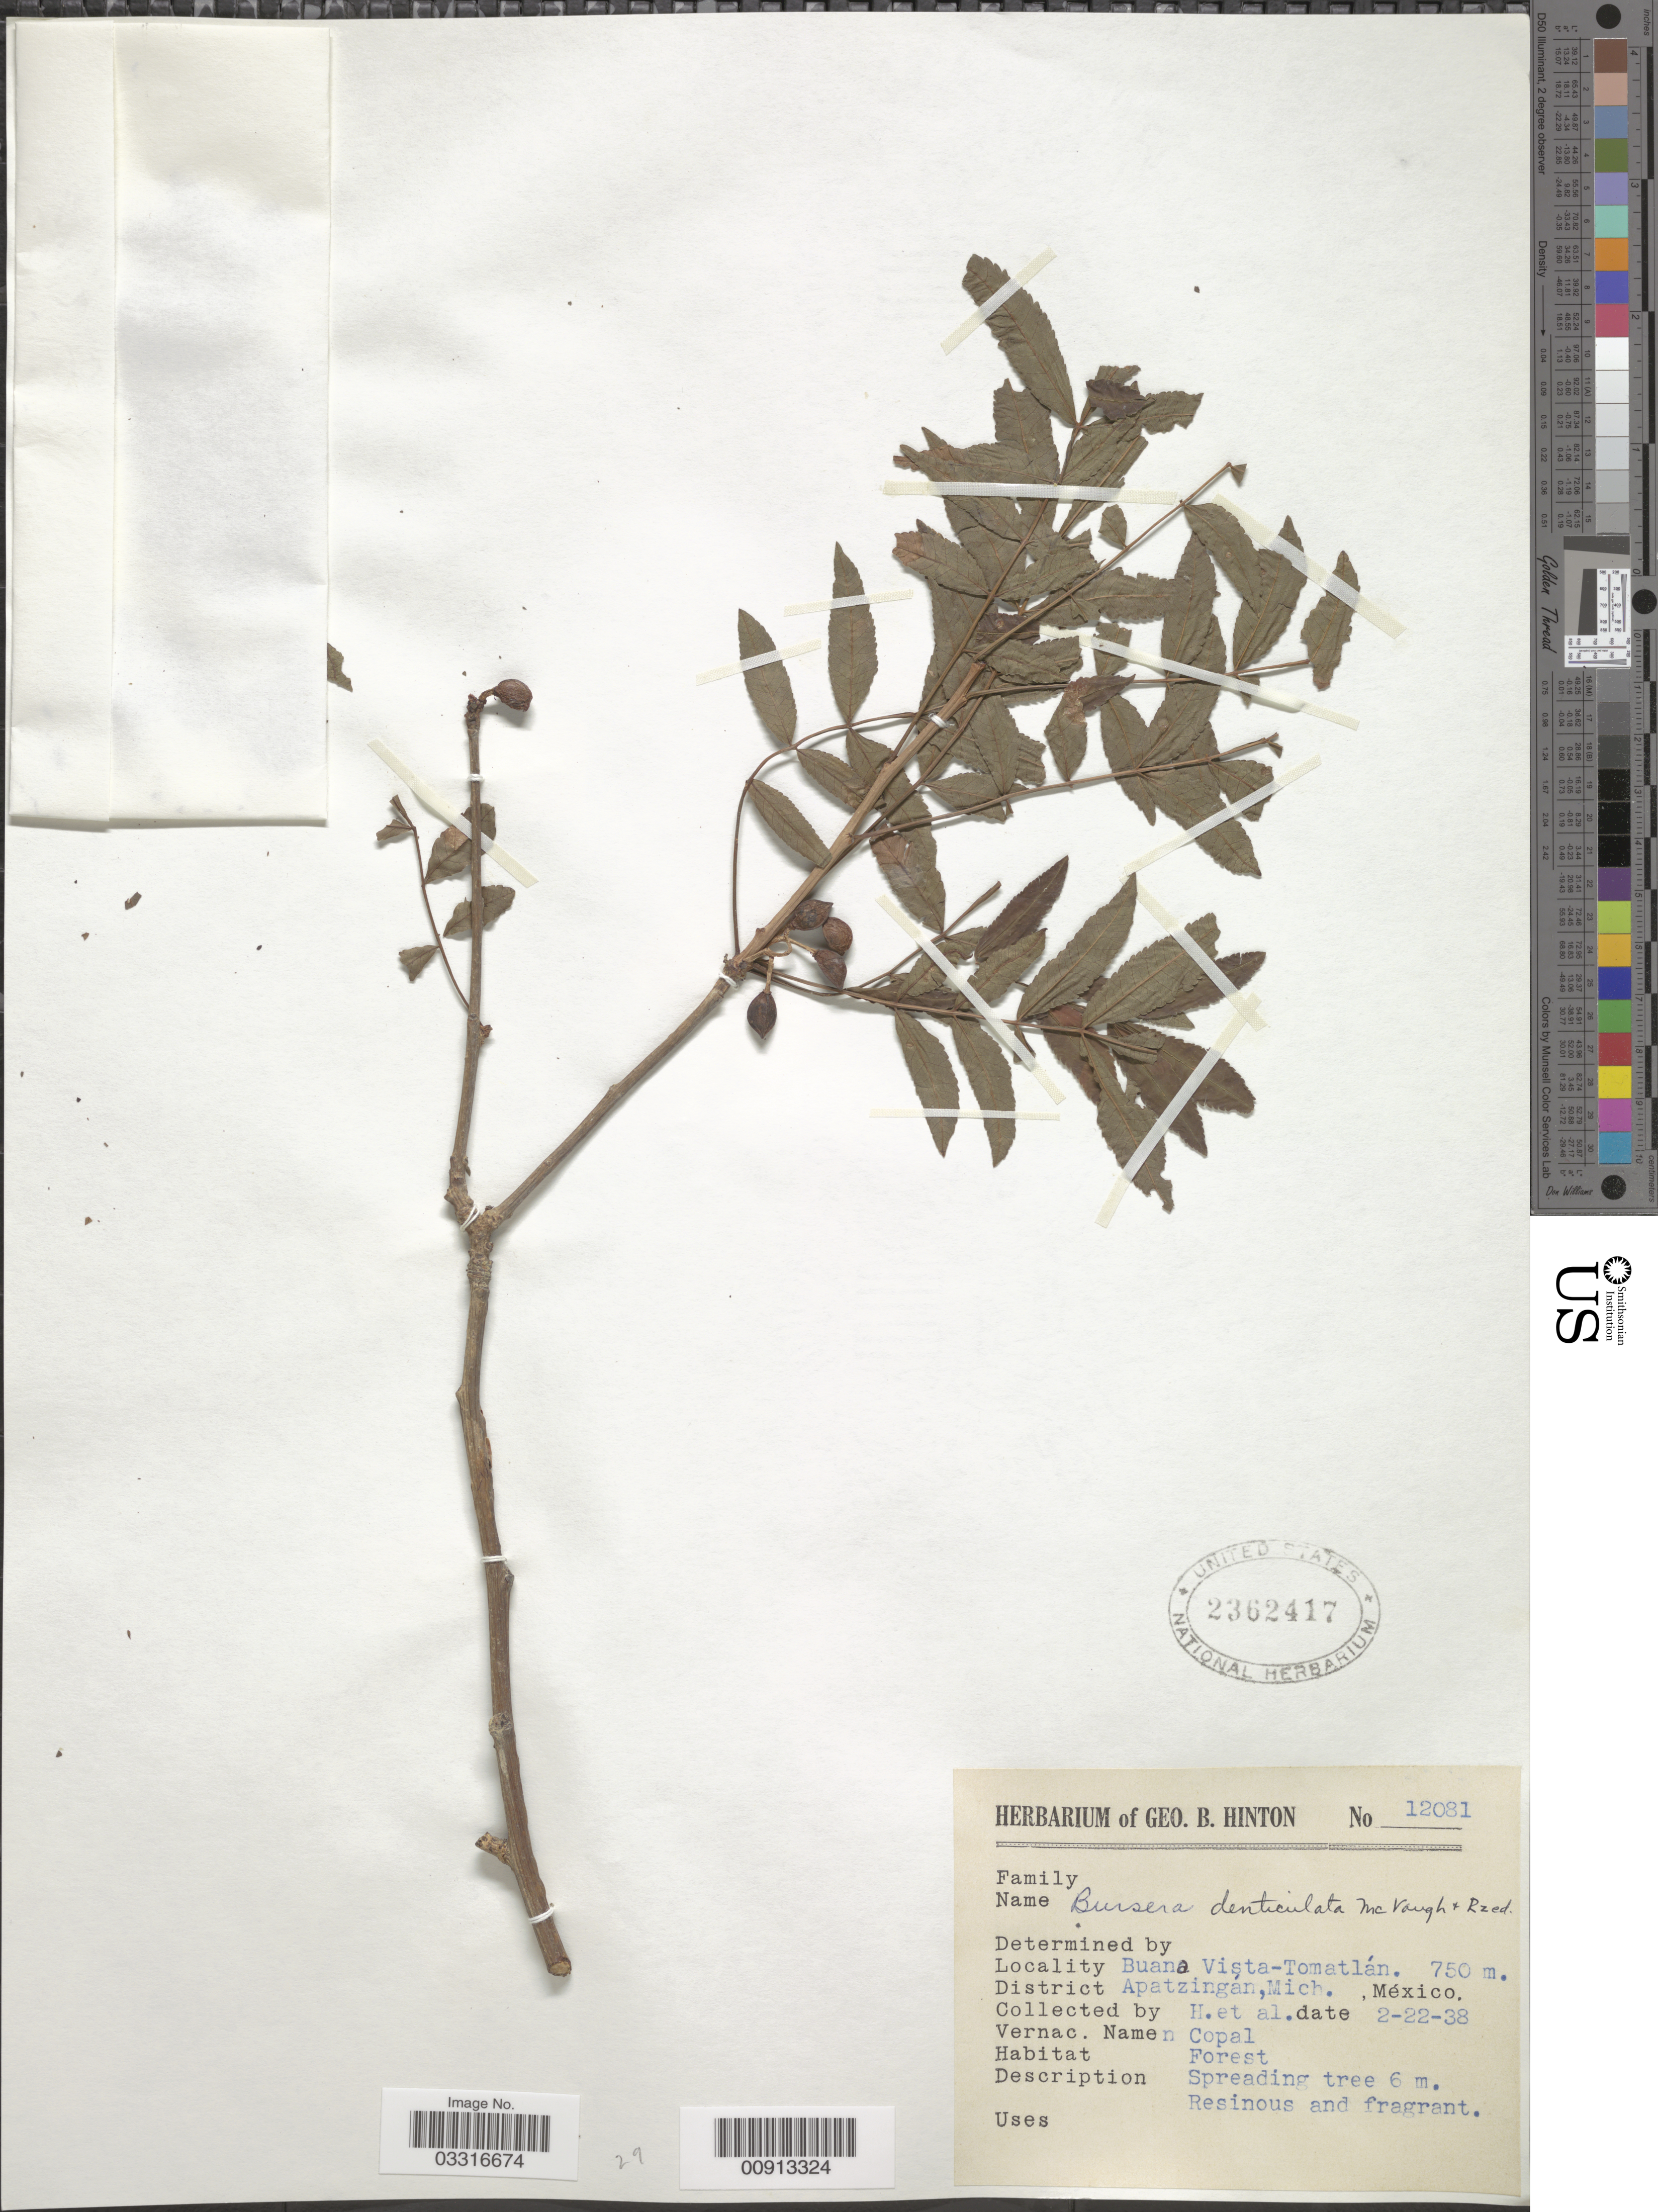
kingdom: Plantae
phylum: Tracheophyta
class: Magnoliopsida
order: Sapindales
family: Burseraceae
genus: Bursera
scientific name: Bursera denticulata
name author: McVaugh & Rzed.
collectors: G. B. Hinton & et al.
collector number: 12081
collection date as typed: Transcribed d/m/y: 22/2/38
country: Mexico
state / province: Michoacán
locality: Buana Vista - Tomatlán, District Apatzingan.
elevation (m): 750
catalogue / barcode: US 2362417